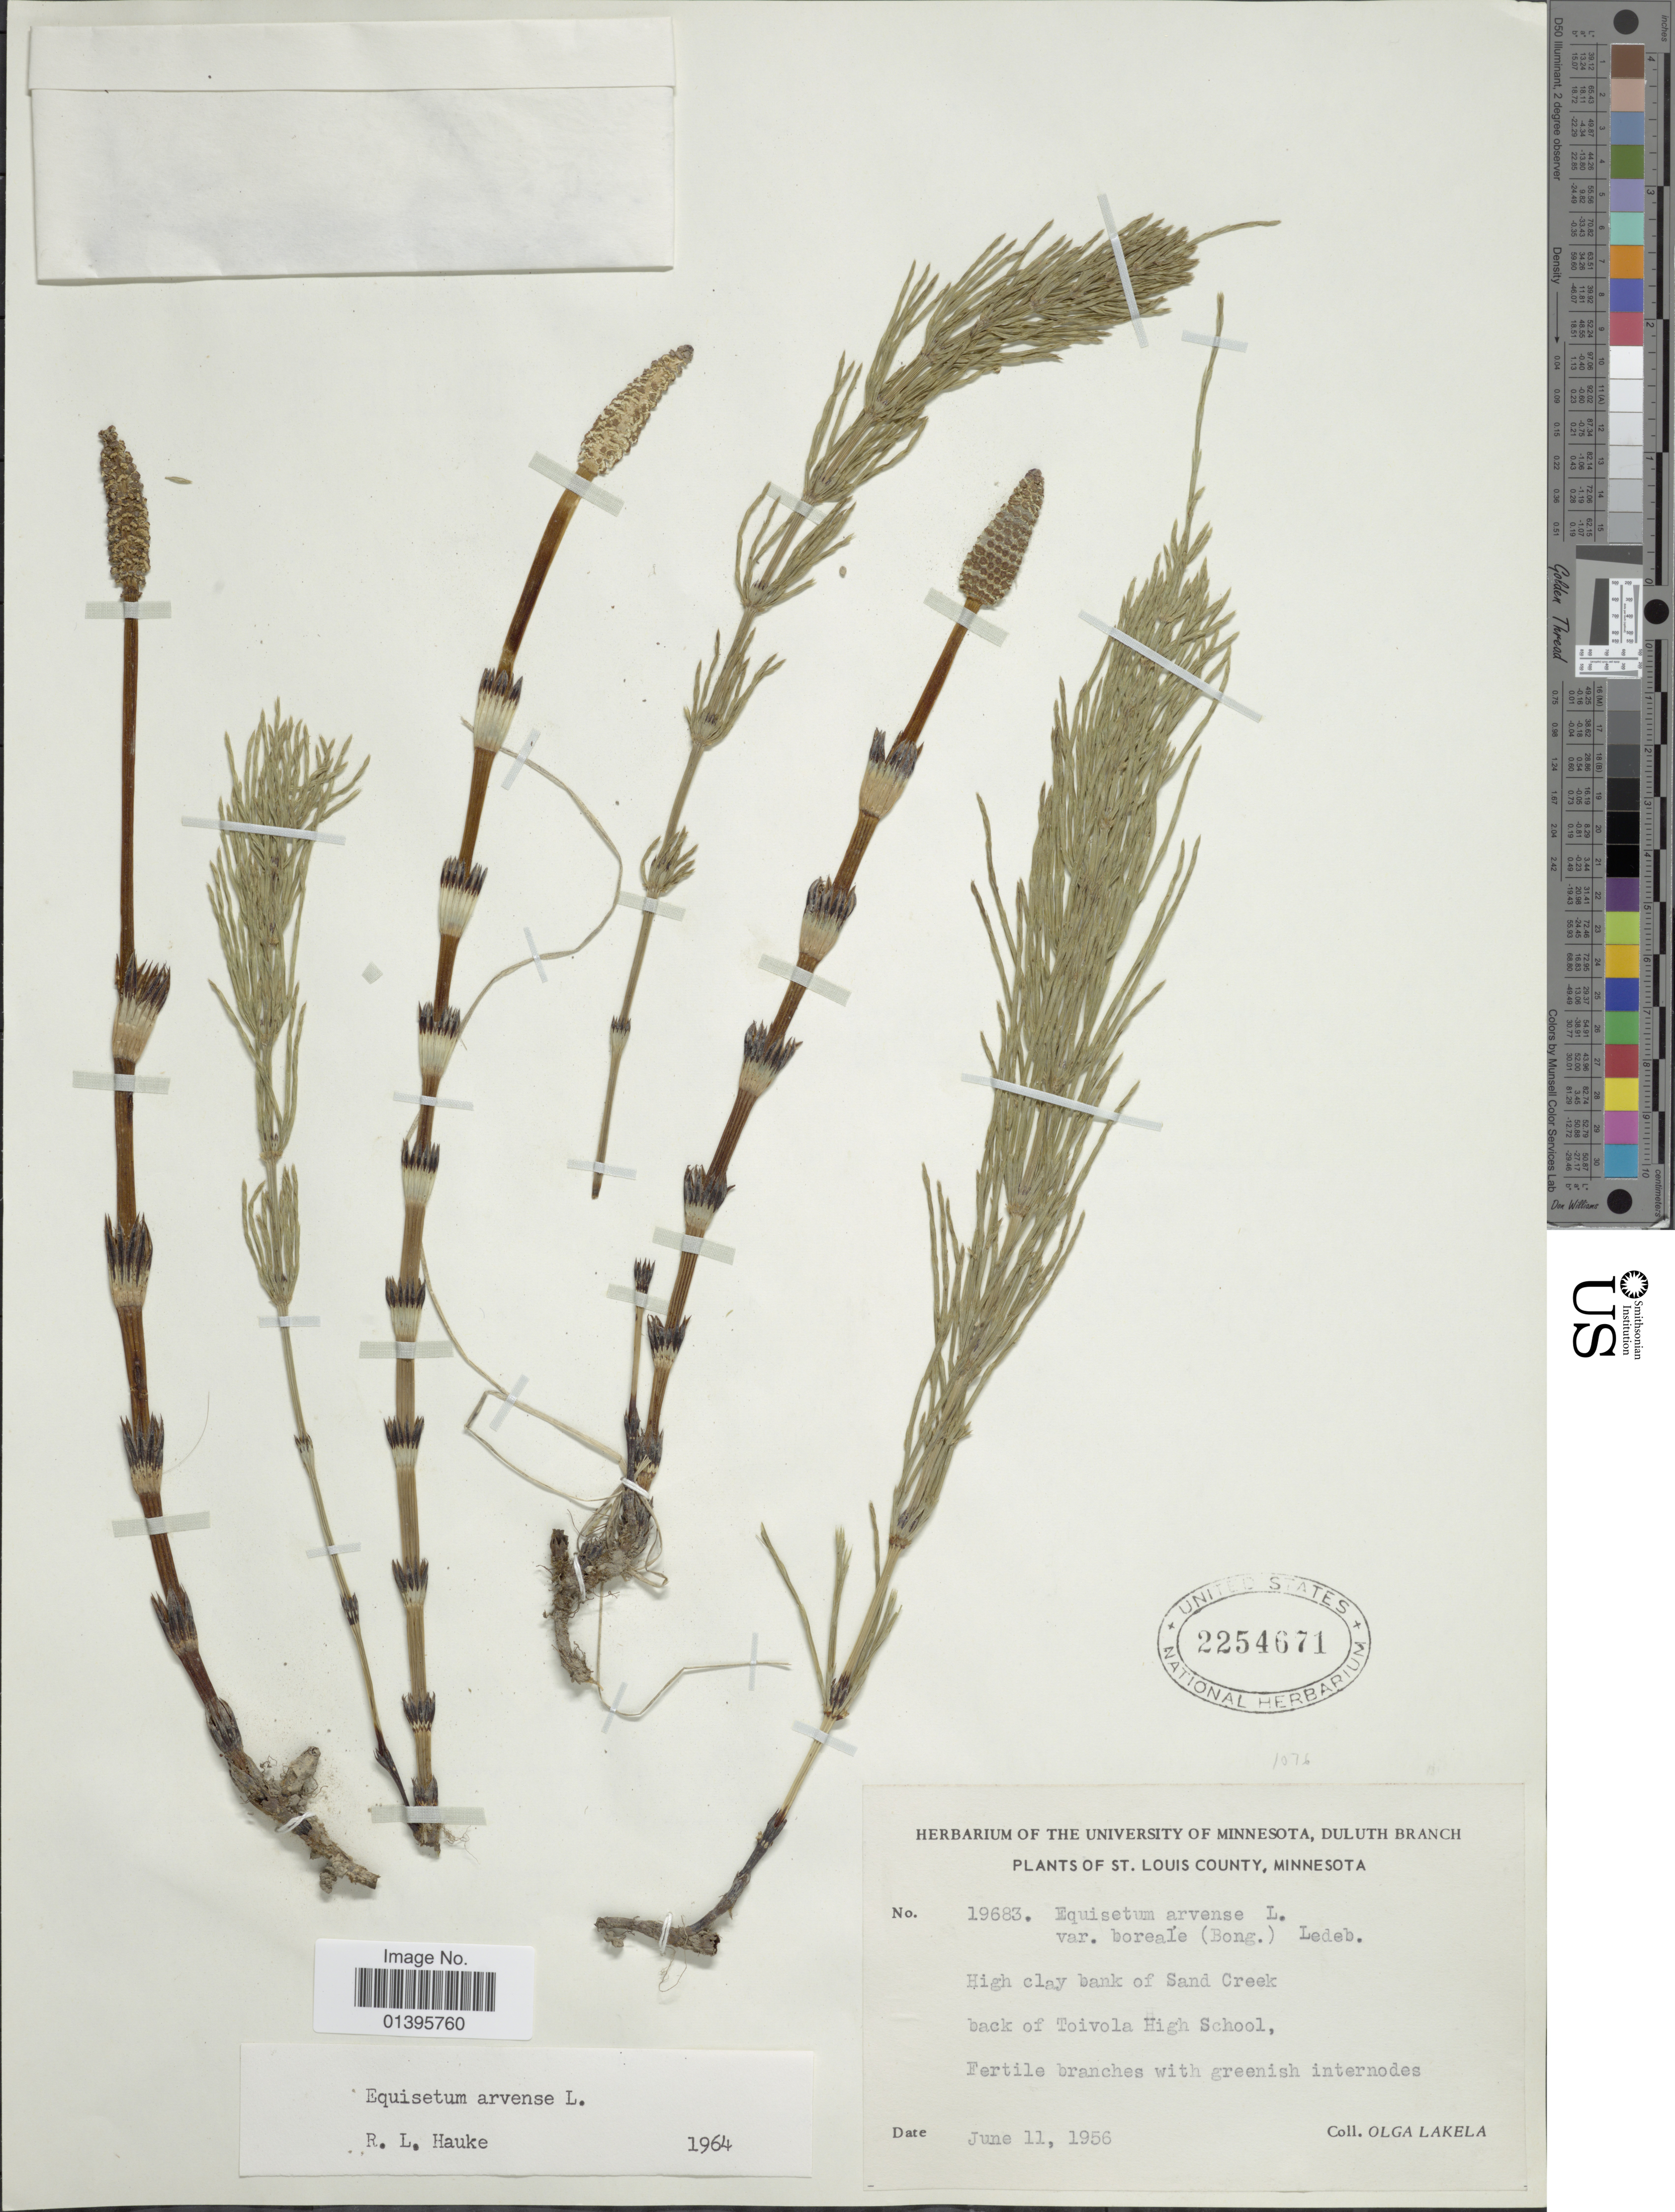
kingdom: Plantae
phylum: Tracheophyta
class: Polypodiopsida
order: Equisetales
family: Equisetaceae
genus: Equisetum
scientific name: Equisetum arvense var. boreale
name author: (Bong.) Rupr.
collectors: O. K. Lakela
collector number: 19683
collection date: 1956-06-11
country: United States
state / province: Minnesota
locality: St. Louis County. High clay bank of Sand Creek, back of Toivola High School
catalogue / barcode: US 2254671